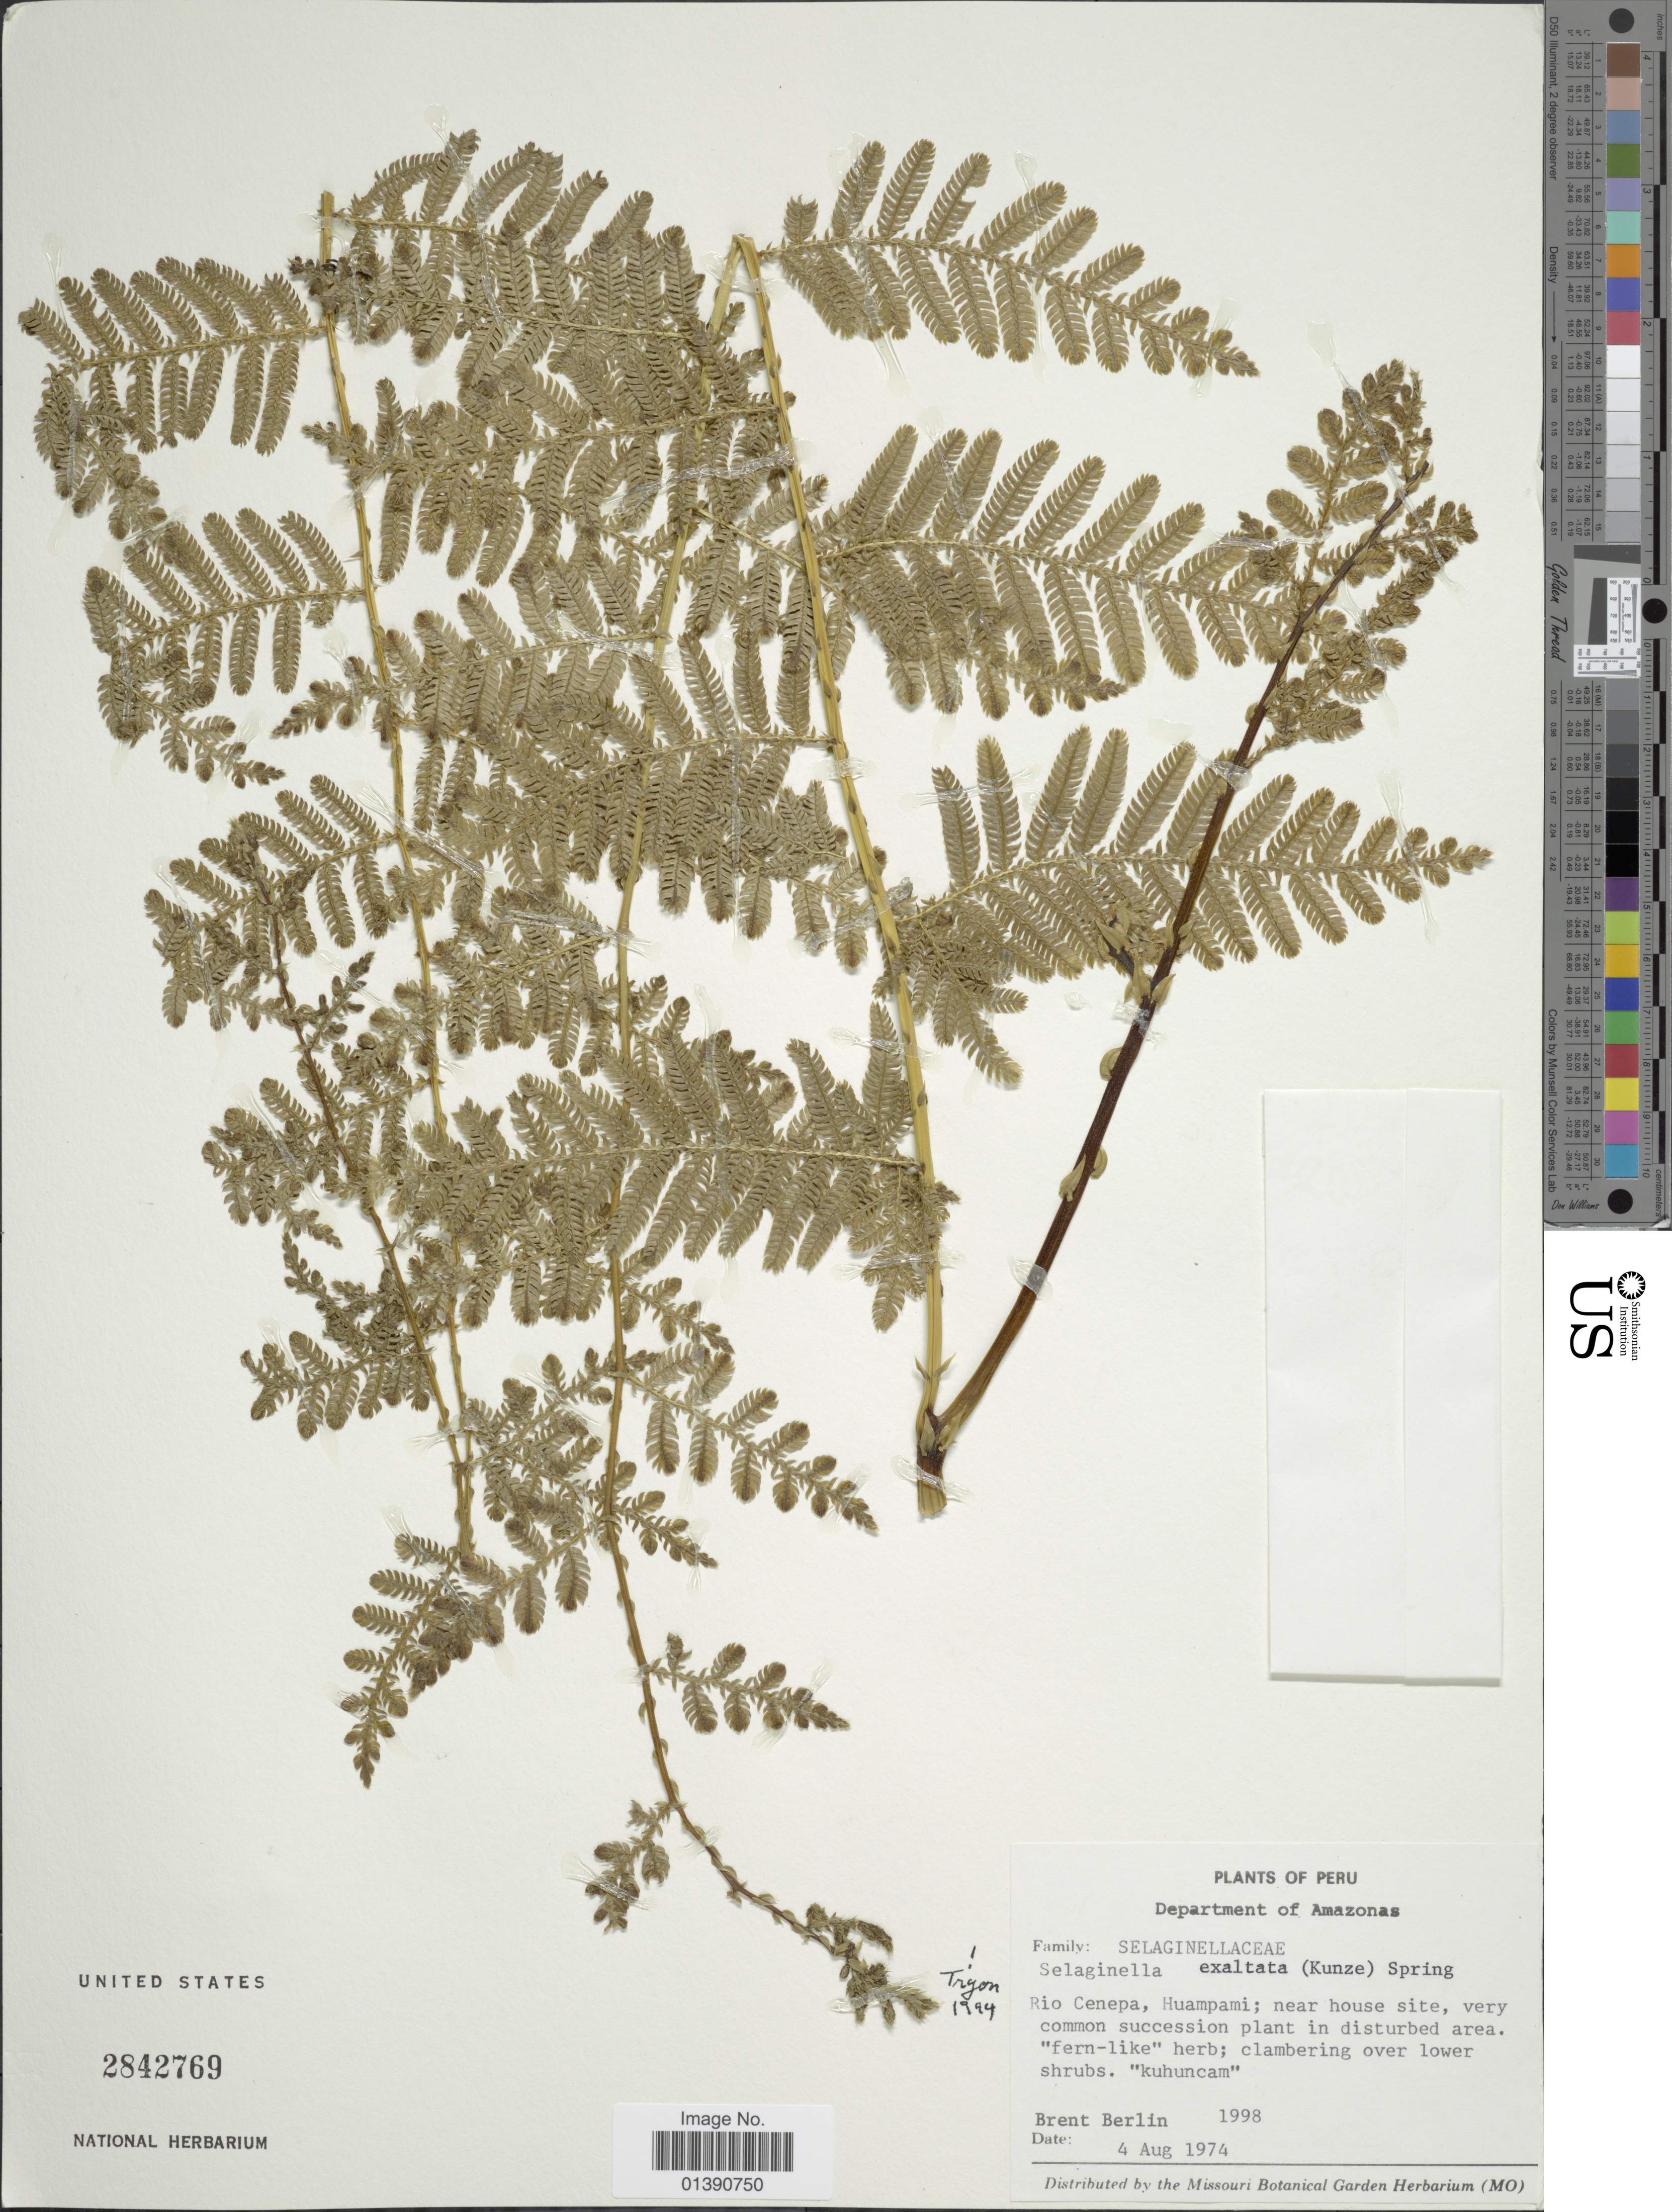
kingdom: Plantae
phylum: Tracheophyta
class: Lycopodiopsida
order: Selaginellales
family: Selaginellaceae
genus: Selaginella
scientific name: Selaginella exaltata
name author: (Kunze) Spring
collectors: B. Berlin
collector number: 1998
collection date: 1974-08-04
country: Peru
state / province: Amazonas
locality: Rio Cenapa, Huampami; near house site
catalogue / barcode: US 2842769